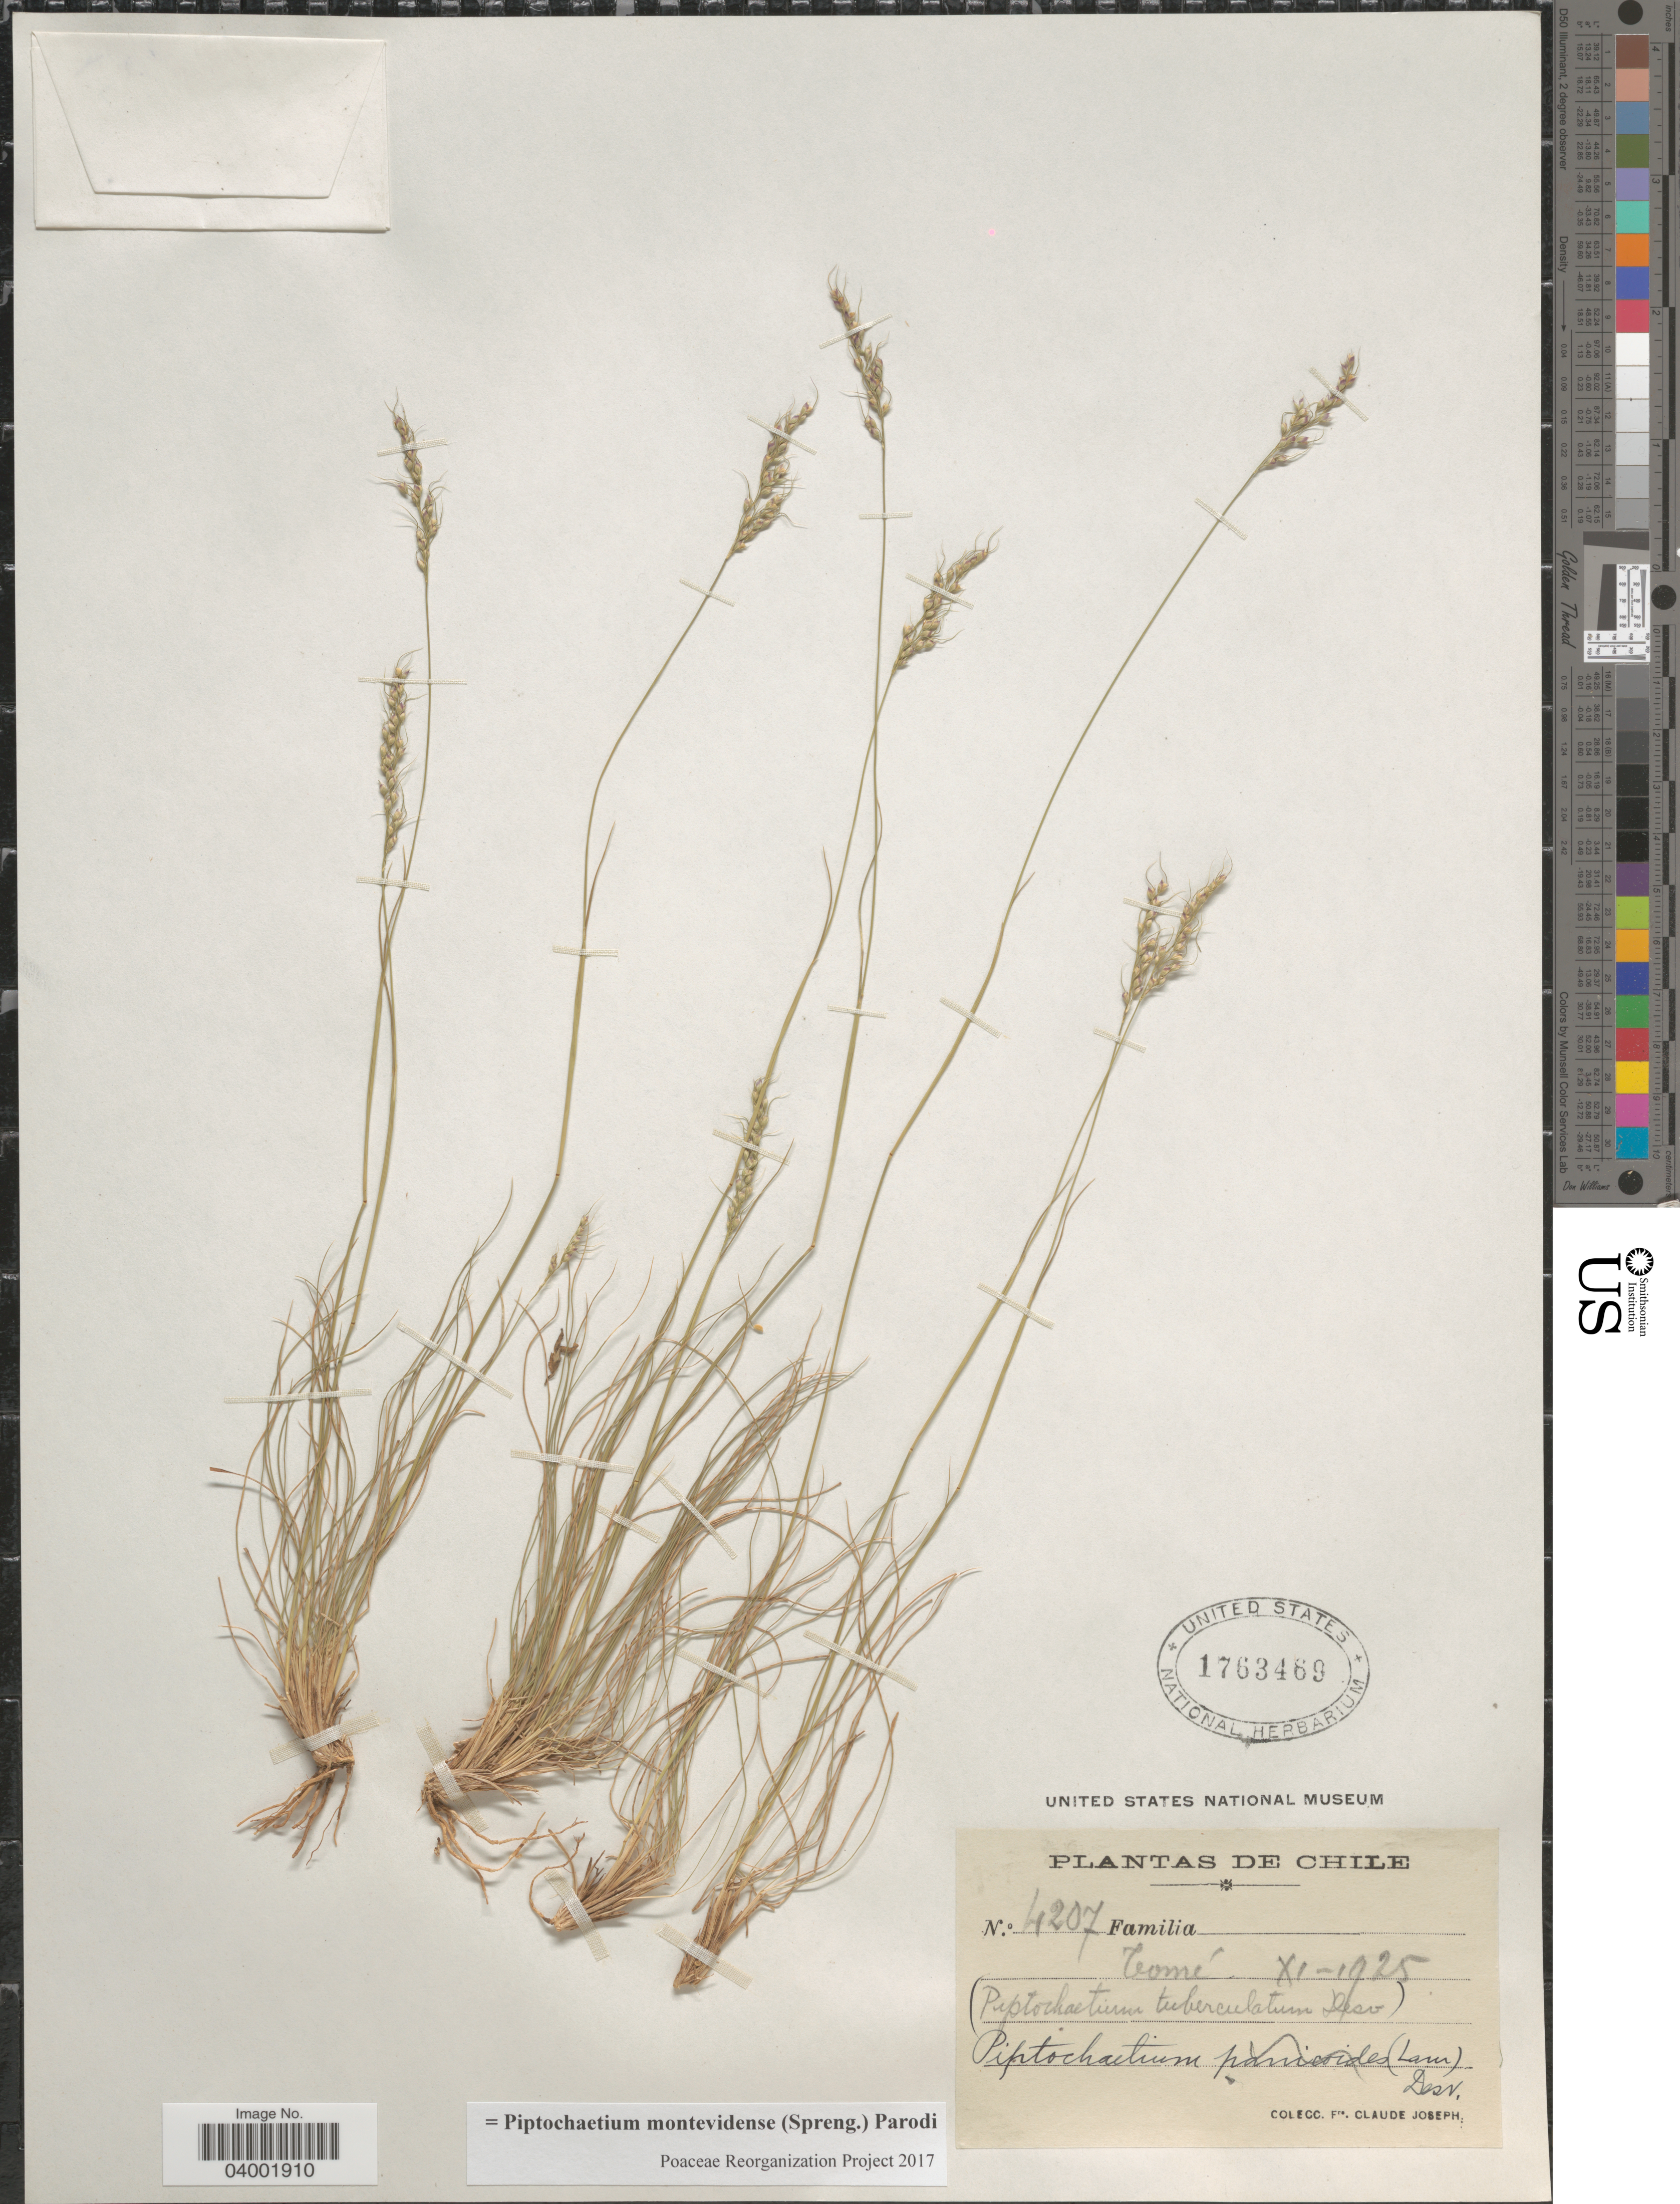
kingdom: Plantae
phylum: Tracheophyta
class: Liliopsida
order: Poales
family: Poaceae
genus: Piptochaetium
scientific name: Piptochaetium montevidense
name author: (Spreng.) Parodi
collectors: Bro. Claude-Joseph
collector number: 4207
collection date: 1925-11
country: Chile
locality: Comé.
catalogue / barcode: US 1763469